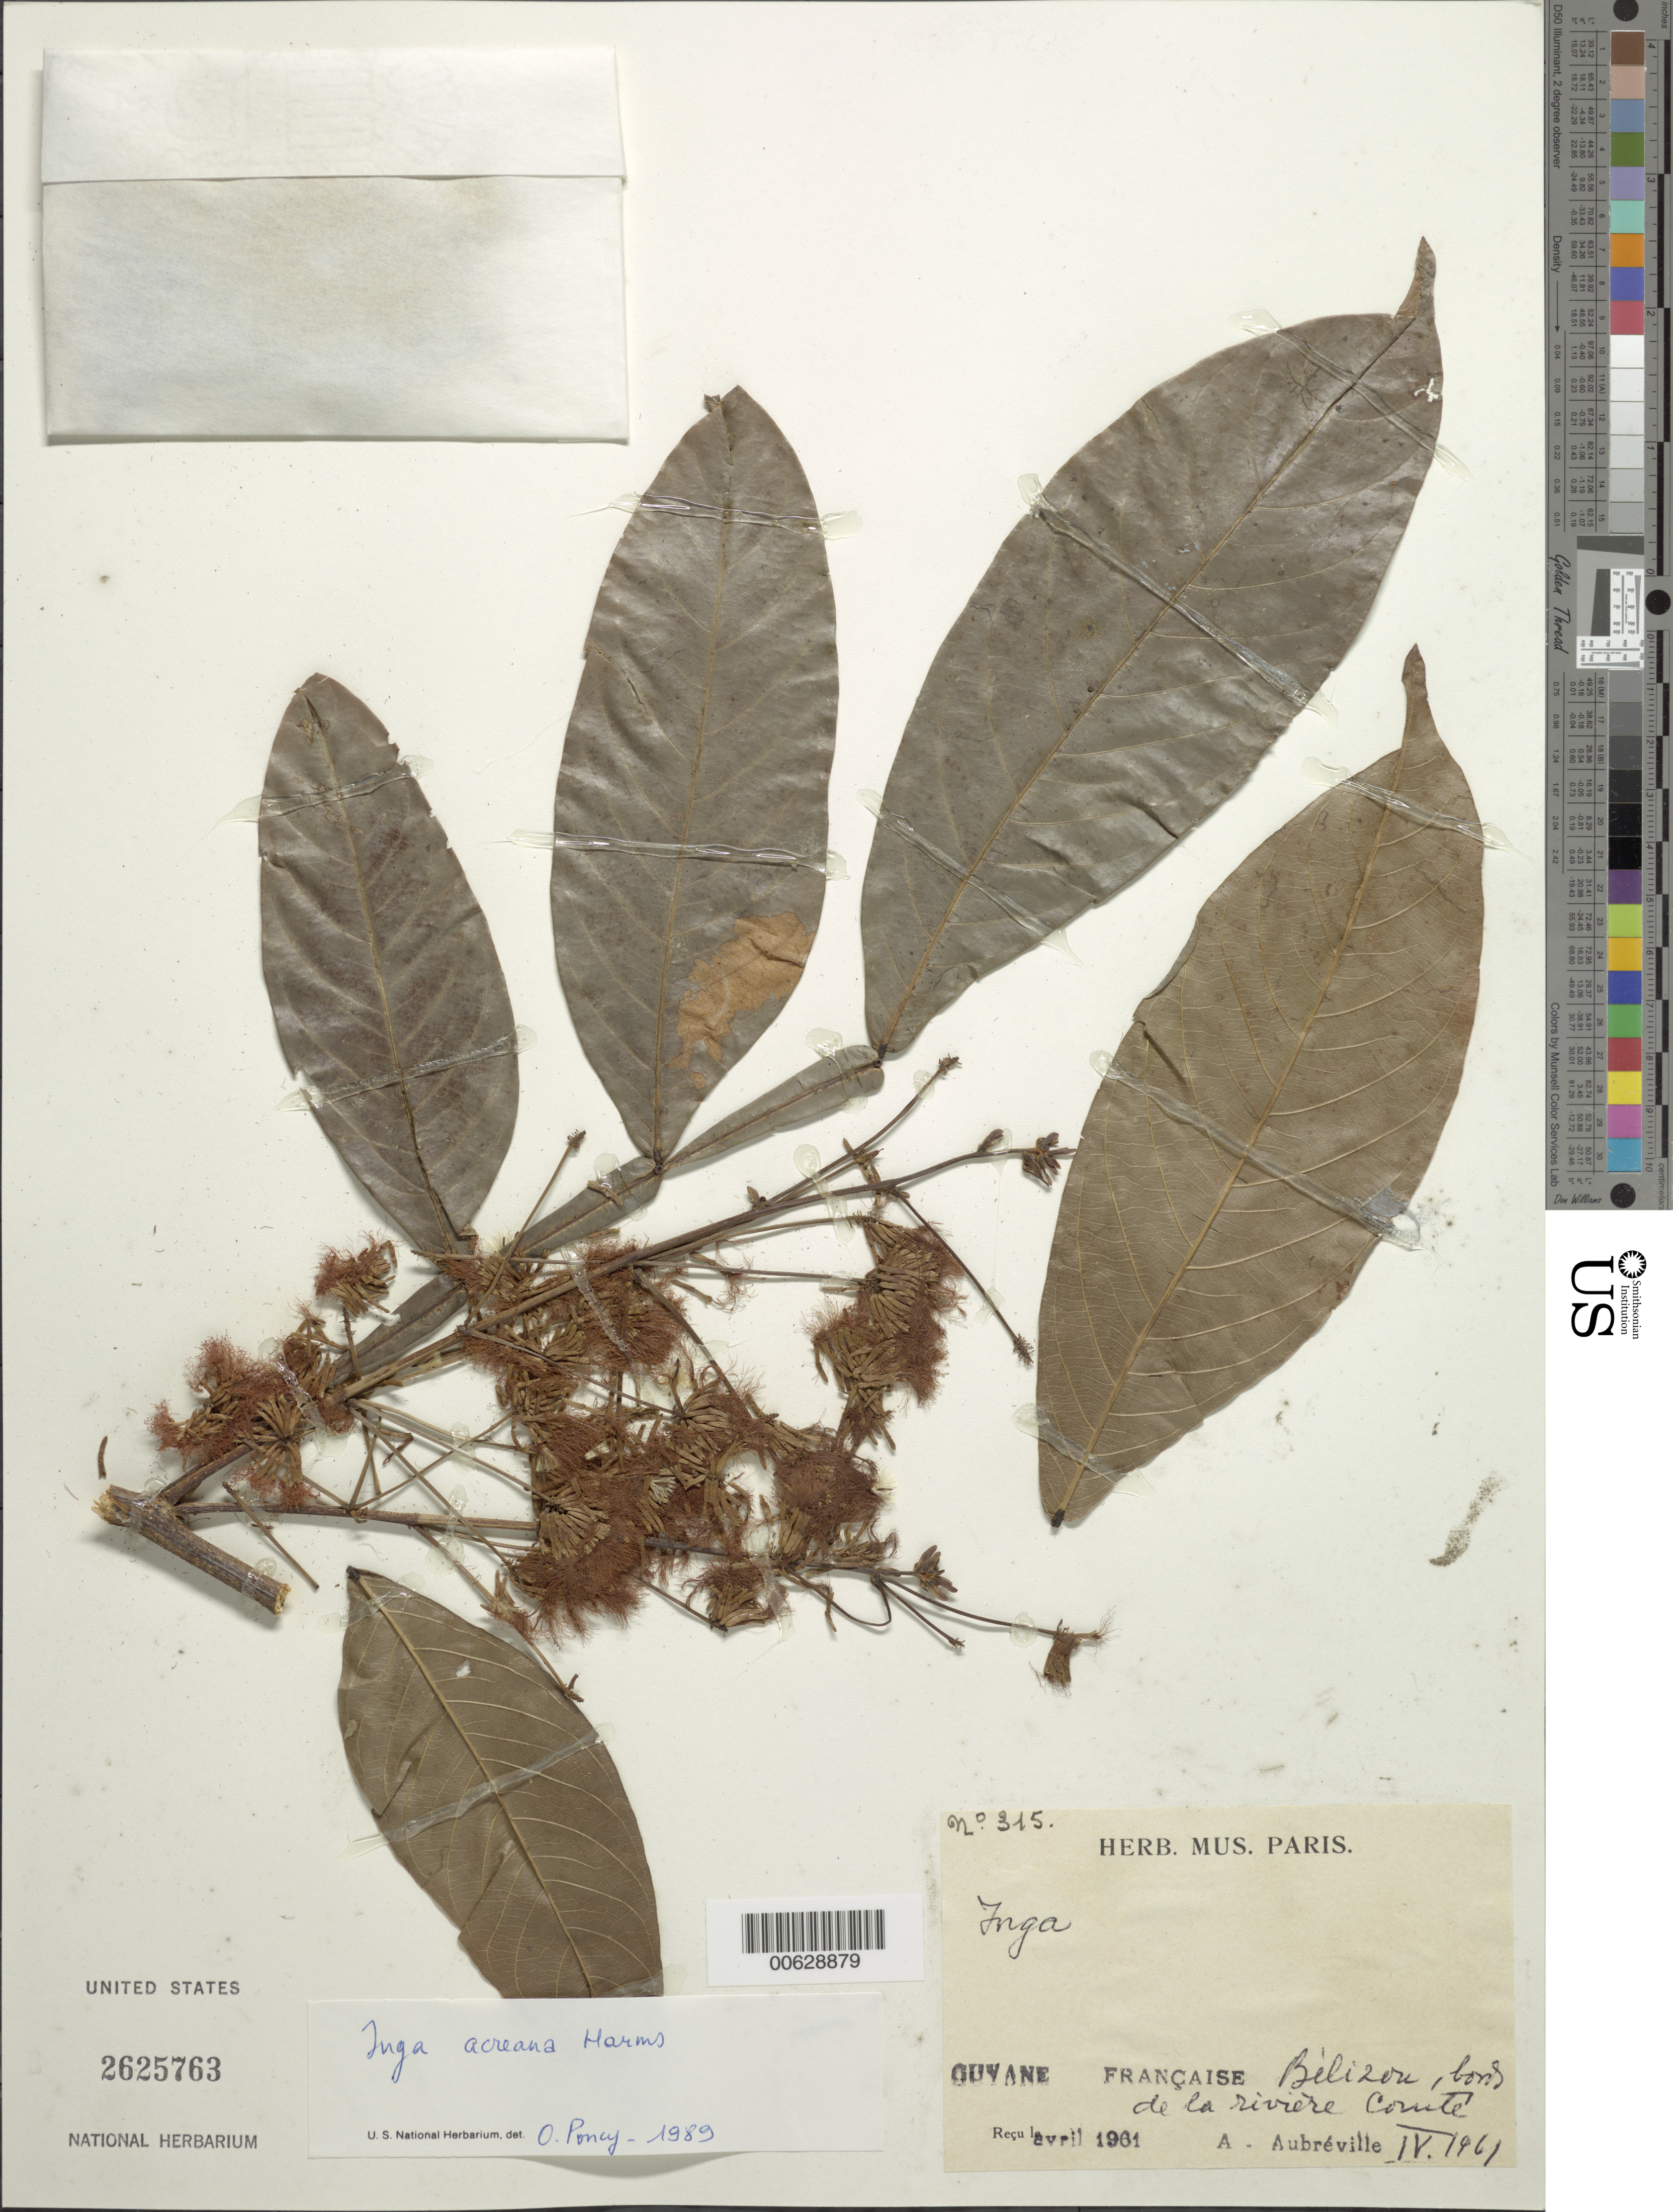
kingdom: Plantae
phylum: Tracheophyta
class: Magnoliopsida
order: Fabales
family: Fabaceae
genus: Inga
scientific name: Inga acreana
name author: Harms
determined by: Poncy, O.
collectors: A. Aubréville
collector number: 315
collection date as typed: Apr-61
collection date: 1961-04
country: French Guiana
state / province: Inini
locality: Bélizon, Comté R.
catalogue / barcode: US 2625763